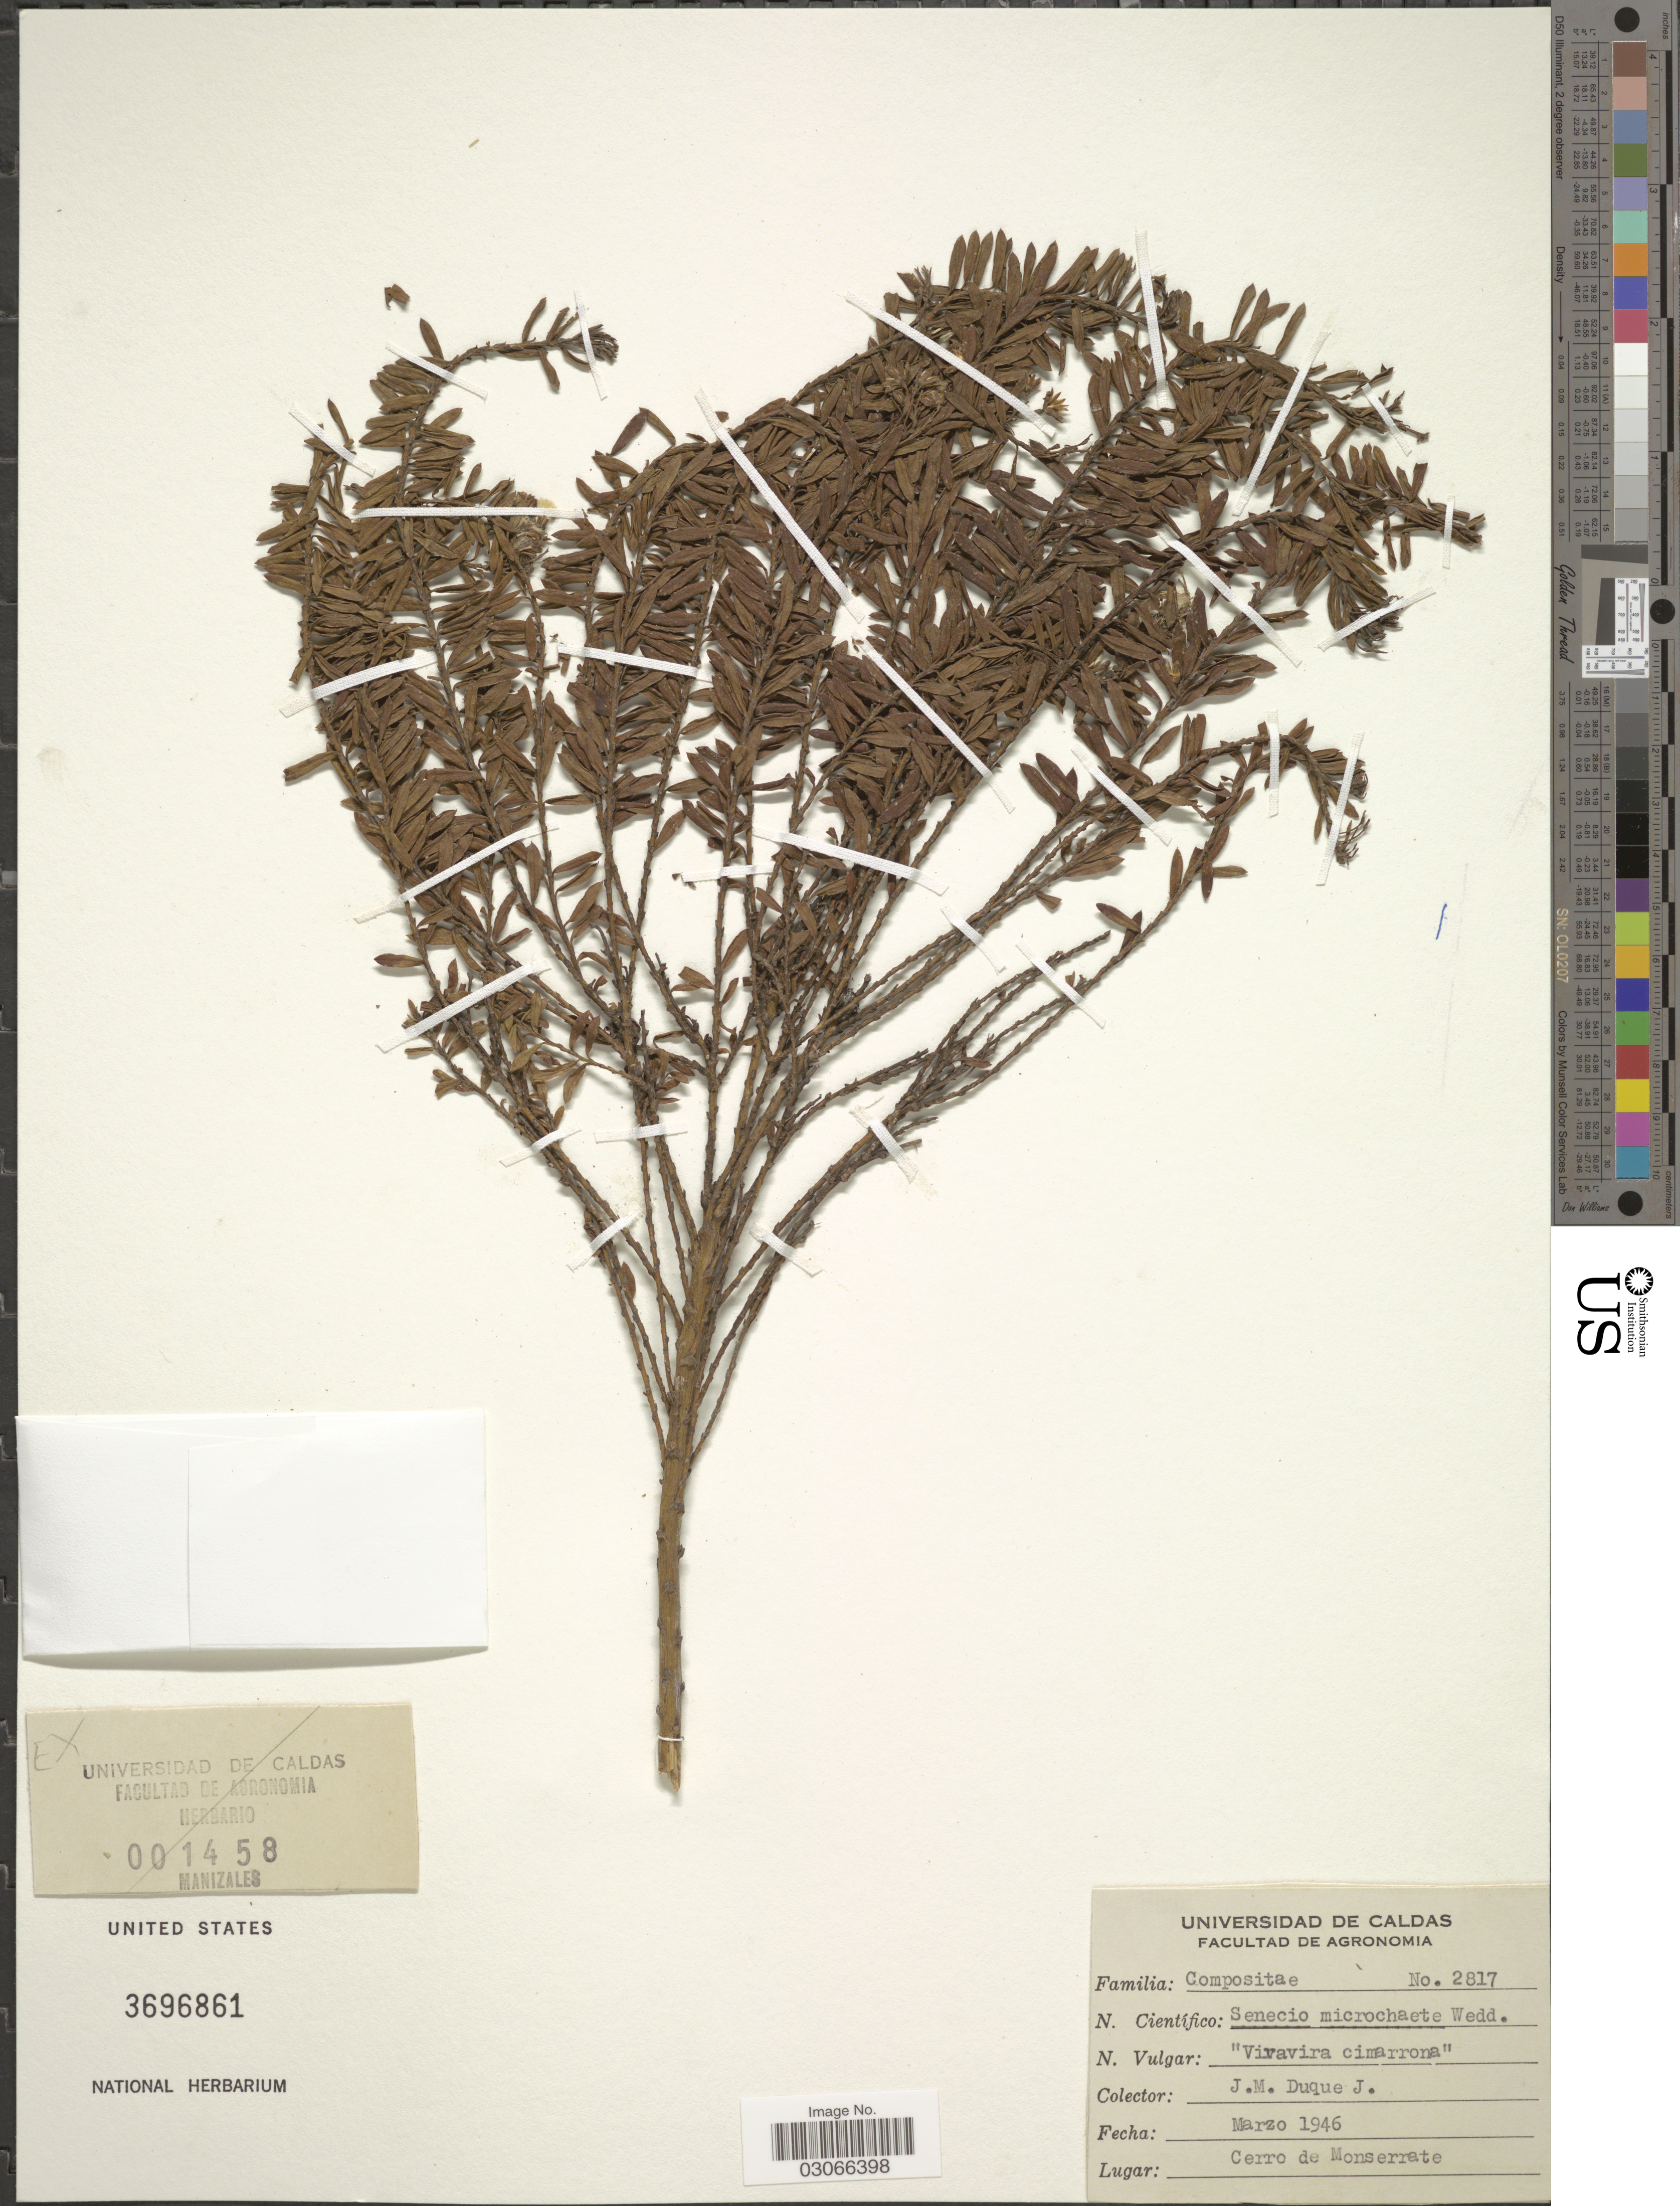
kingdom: Plantae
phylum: Tracheophyta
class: Magnoliopsida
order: Asterales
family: Asteraceae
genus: Pentacalia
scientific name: Pentacalia corymbosa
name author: (Benth.) Cuatrec.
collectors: J. M. Duque Jaramillo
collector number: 2817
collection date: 1946-03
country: Colombia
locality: Cerro de Monserrate.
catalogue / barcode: US 3696861